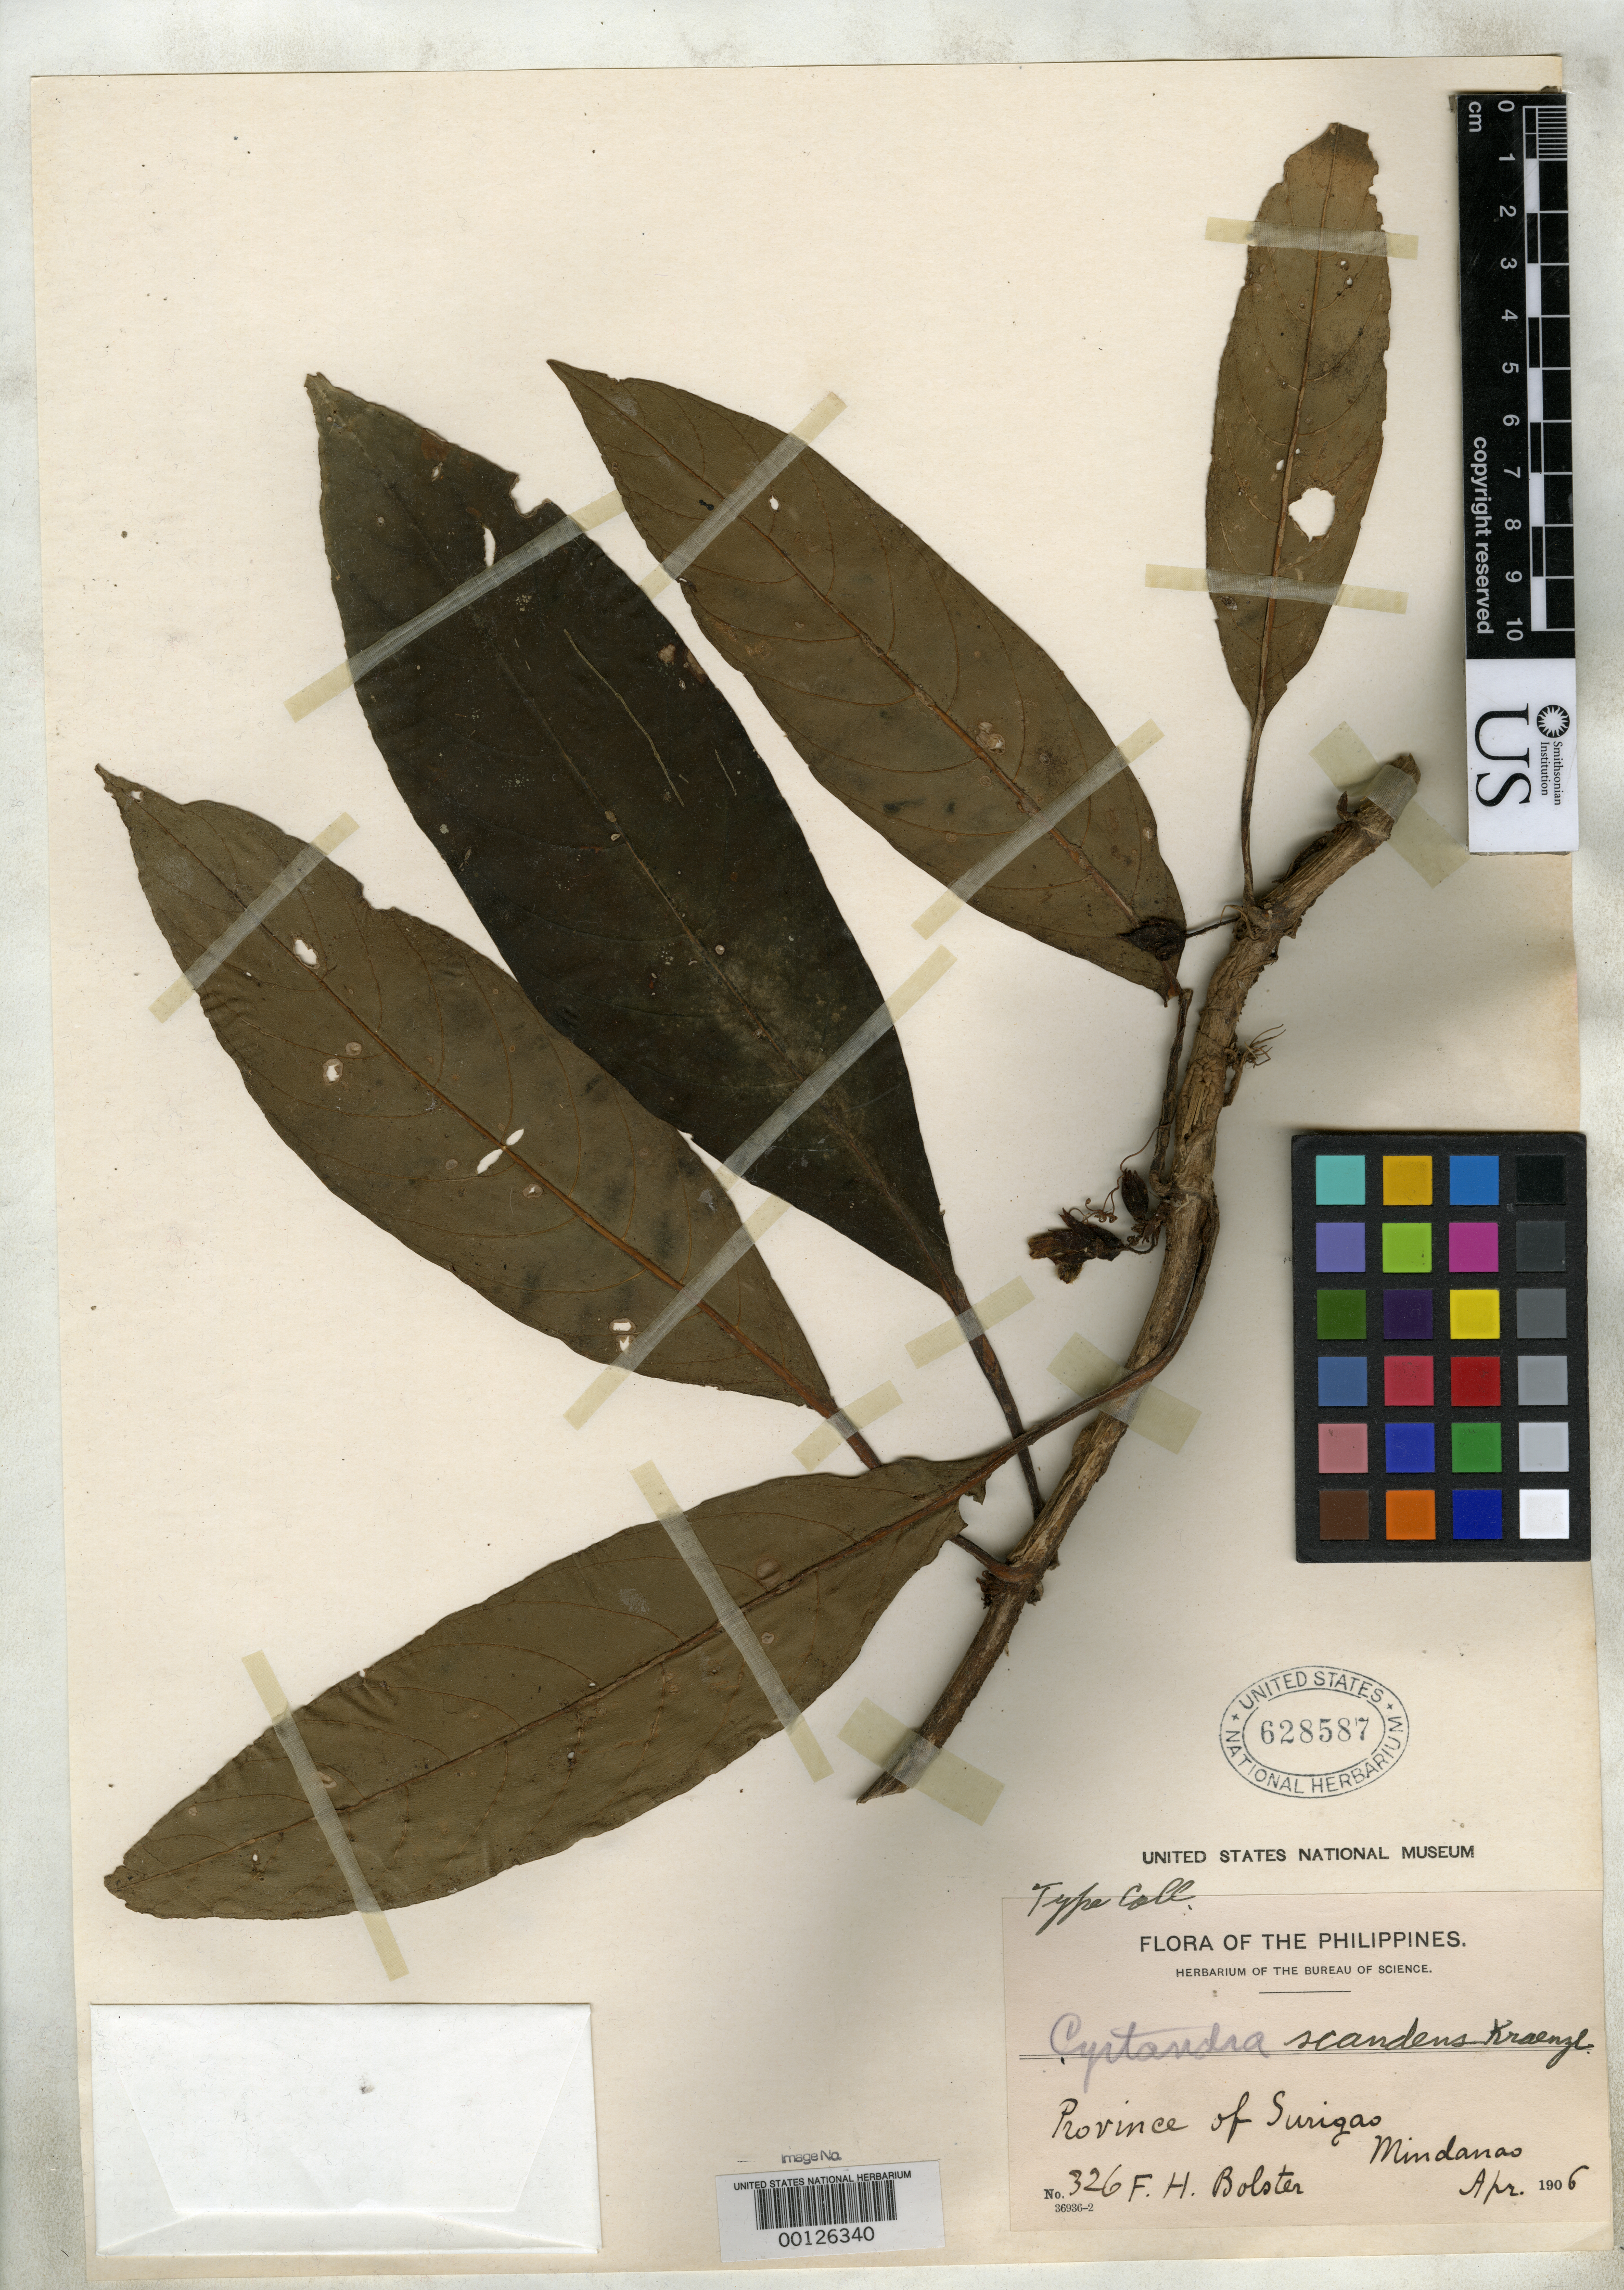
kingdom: Plantae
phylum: Tracheophyta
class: Magnoliopsida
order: Lamiales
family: Gesneriaceae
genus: Cyrtandra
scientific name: Cyrtandra scandens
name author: Kraenzl.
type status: Lectotype; Type Collection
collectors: F. Bolster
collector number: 326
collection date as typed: Apr 1906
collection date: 1906-04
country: Philippines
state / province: Caraga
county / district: Surigao del Norte / Surigao del Sur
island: Mindanao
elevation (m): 120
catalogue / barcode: US 628587